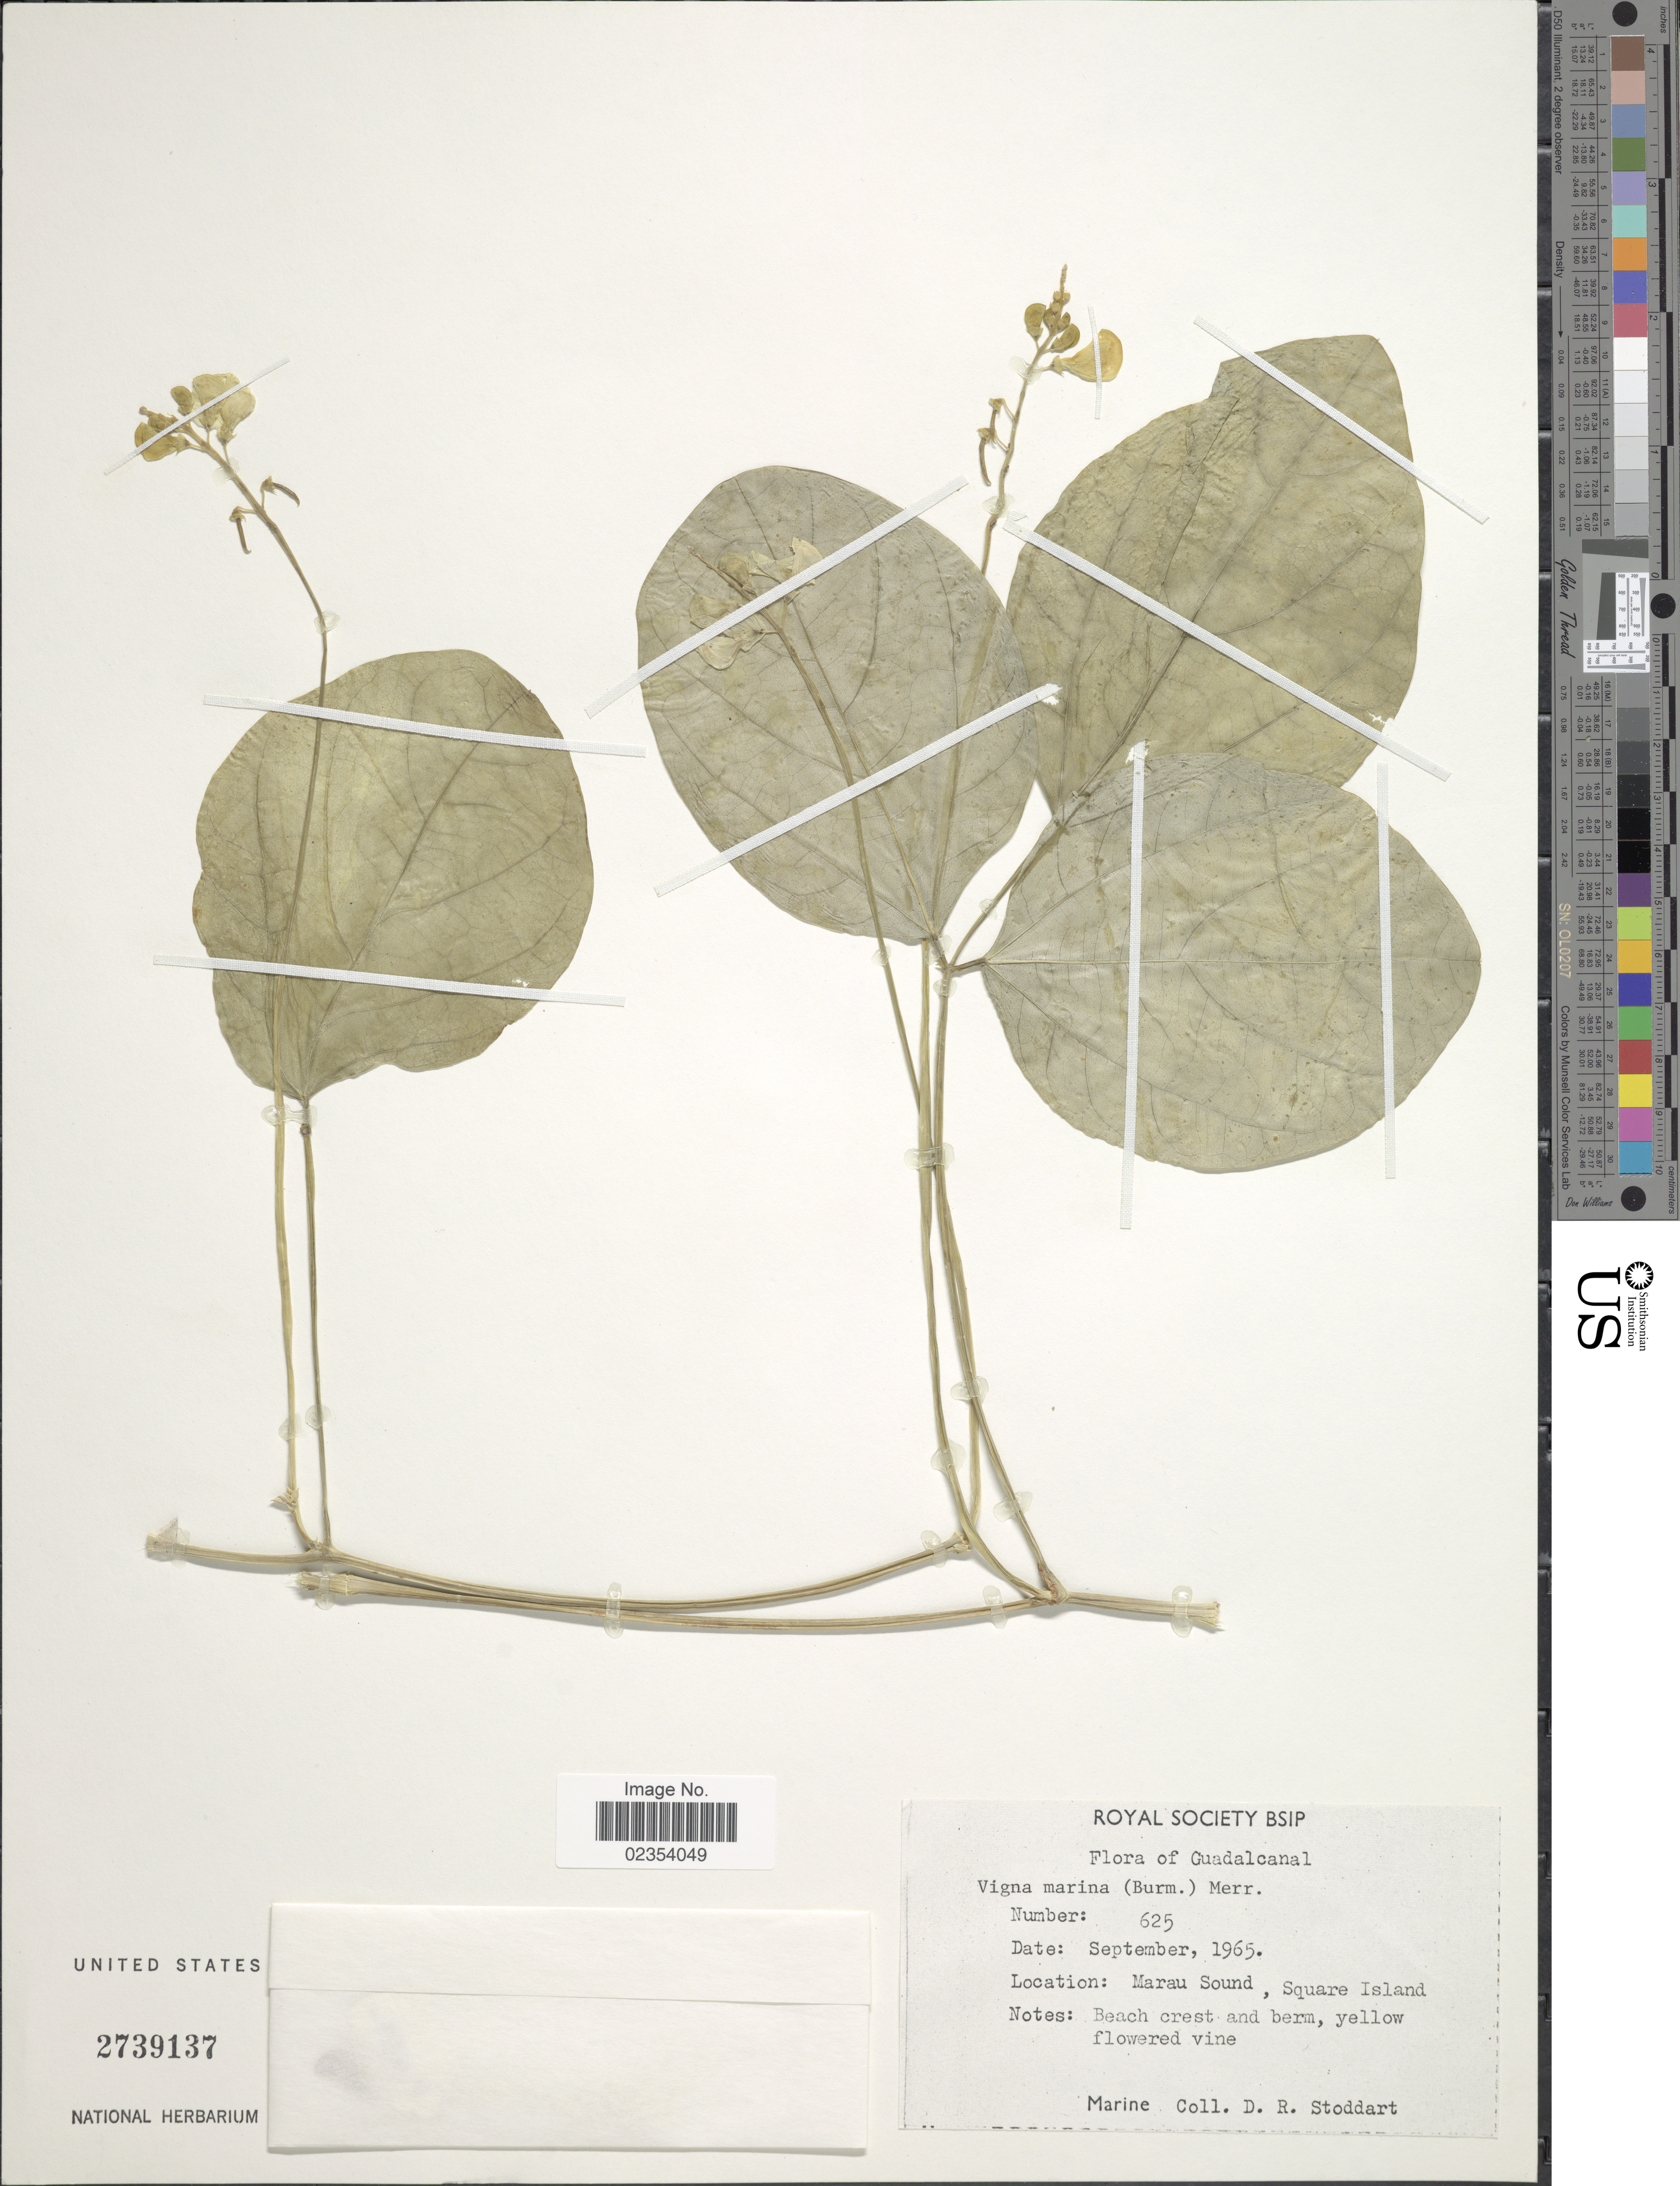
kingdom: Plantae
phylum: Tracheophyta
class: Magnoliopsida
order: Fabales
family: Fabaceae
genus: Vigna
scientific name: Vigna marina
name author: (Burm.) Merr.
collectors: D. R. Stoddart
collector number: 625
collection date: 1965-09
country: Solomon Islands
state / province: Solomon Islands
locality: Royal Society Bsip. Guadalcanal. Marau Sound, Square Island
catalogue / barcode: US 2739137